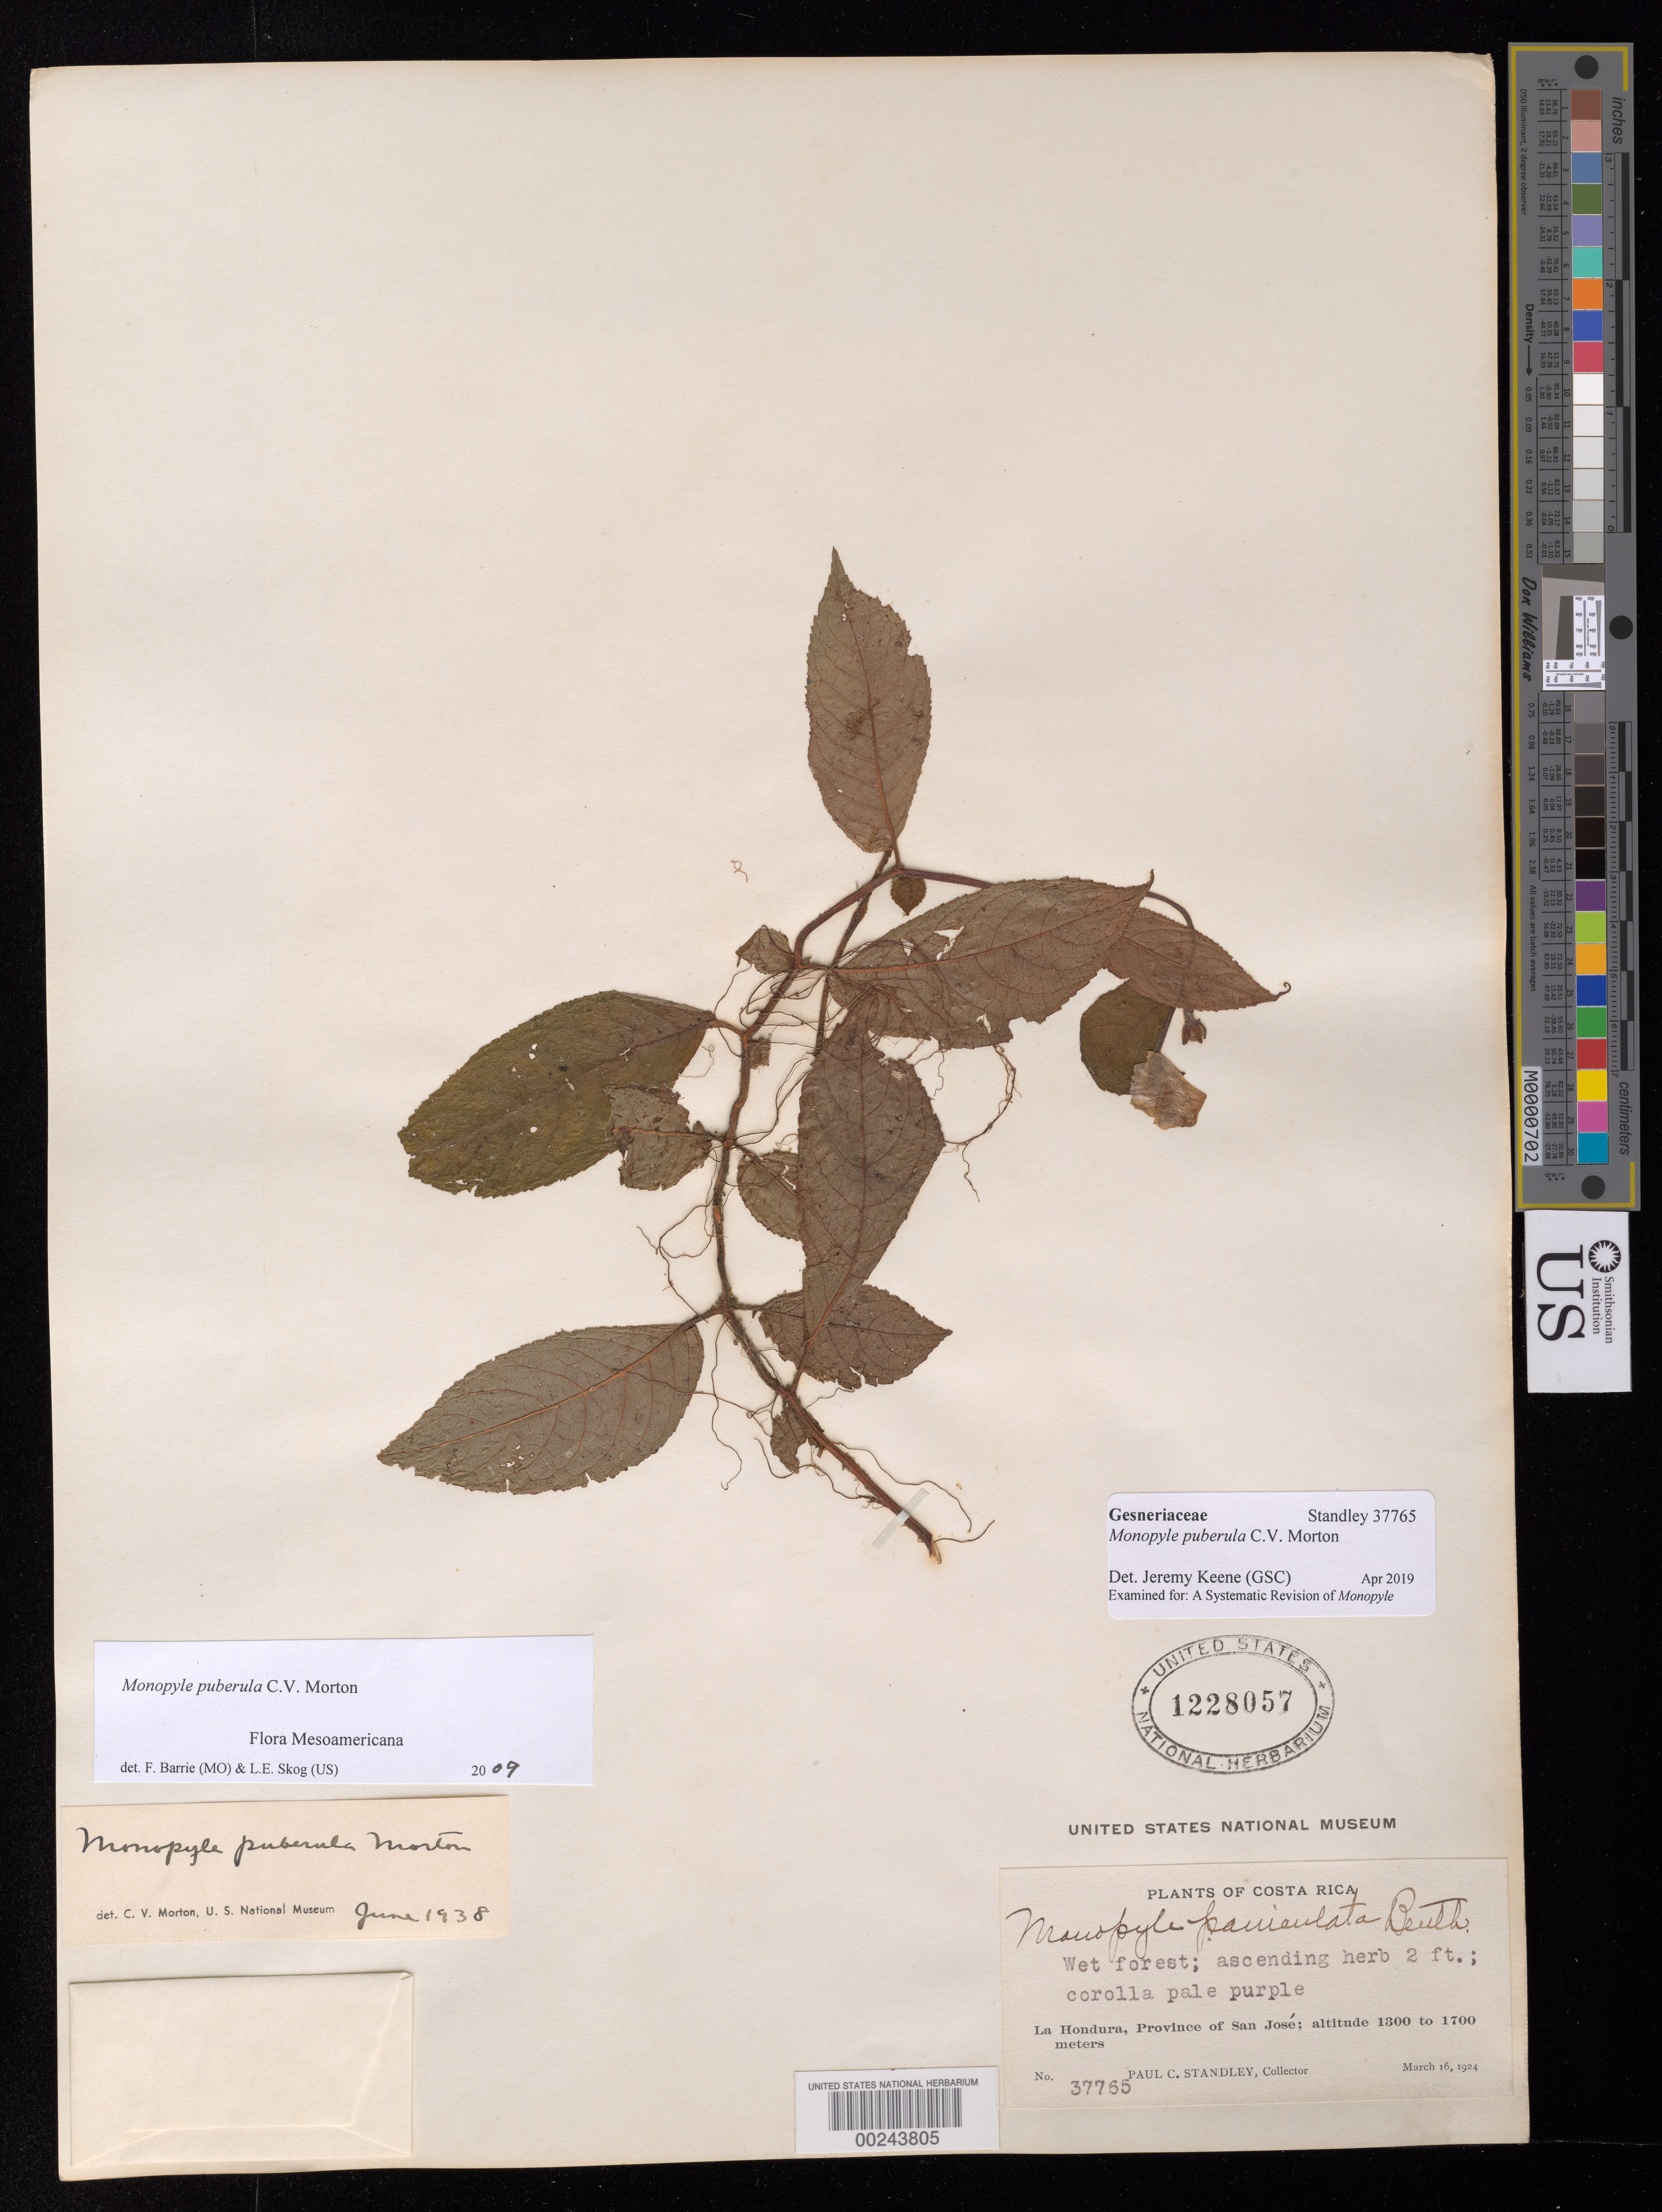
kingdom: Plantae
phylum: Tracheophyta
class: Magnoliopsida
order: Lamiales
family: Gesneriaceae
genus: Monopyle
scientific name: Monopyle puberula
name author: C.V. Morton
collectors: P. C. Standley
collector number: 37765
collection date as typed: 16 Mar 1924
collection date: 1924-03-16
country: Costa Rica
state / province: San José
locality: La Hondura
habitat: Wet forest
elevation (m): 1300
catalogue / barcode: US 1228057